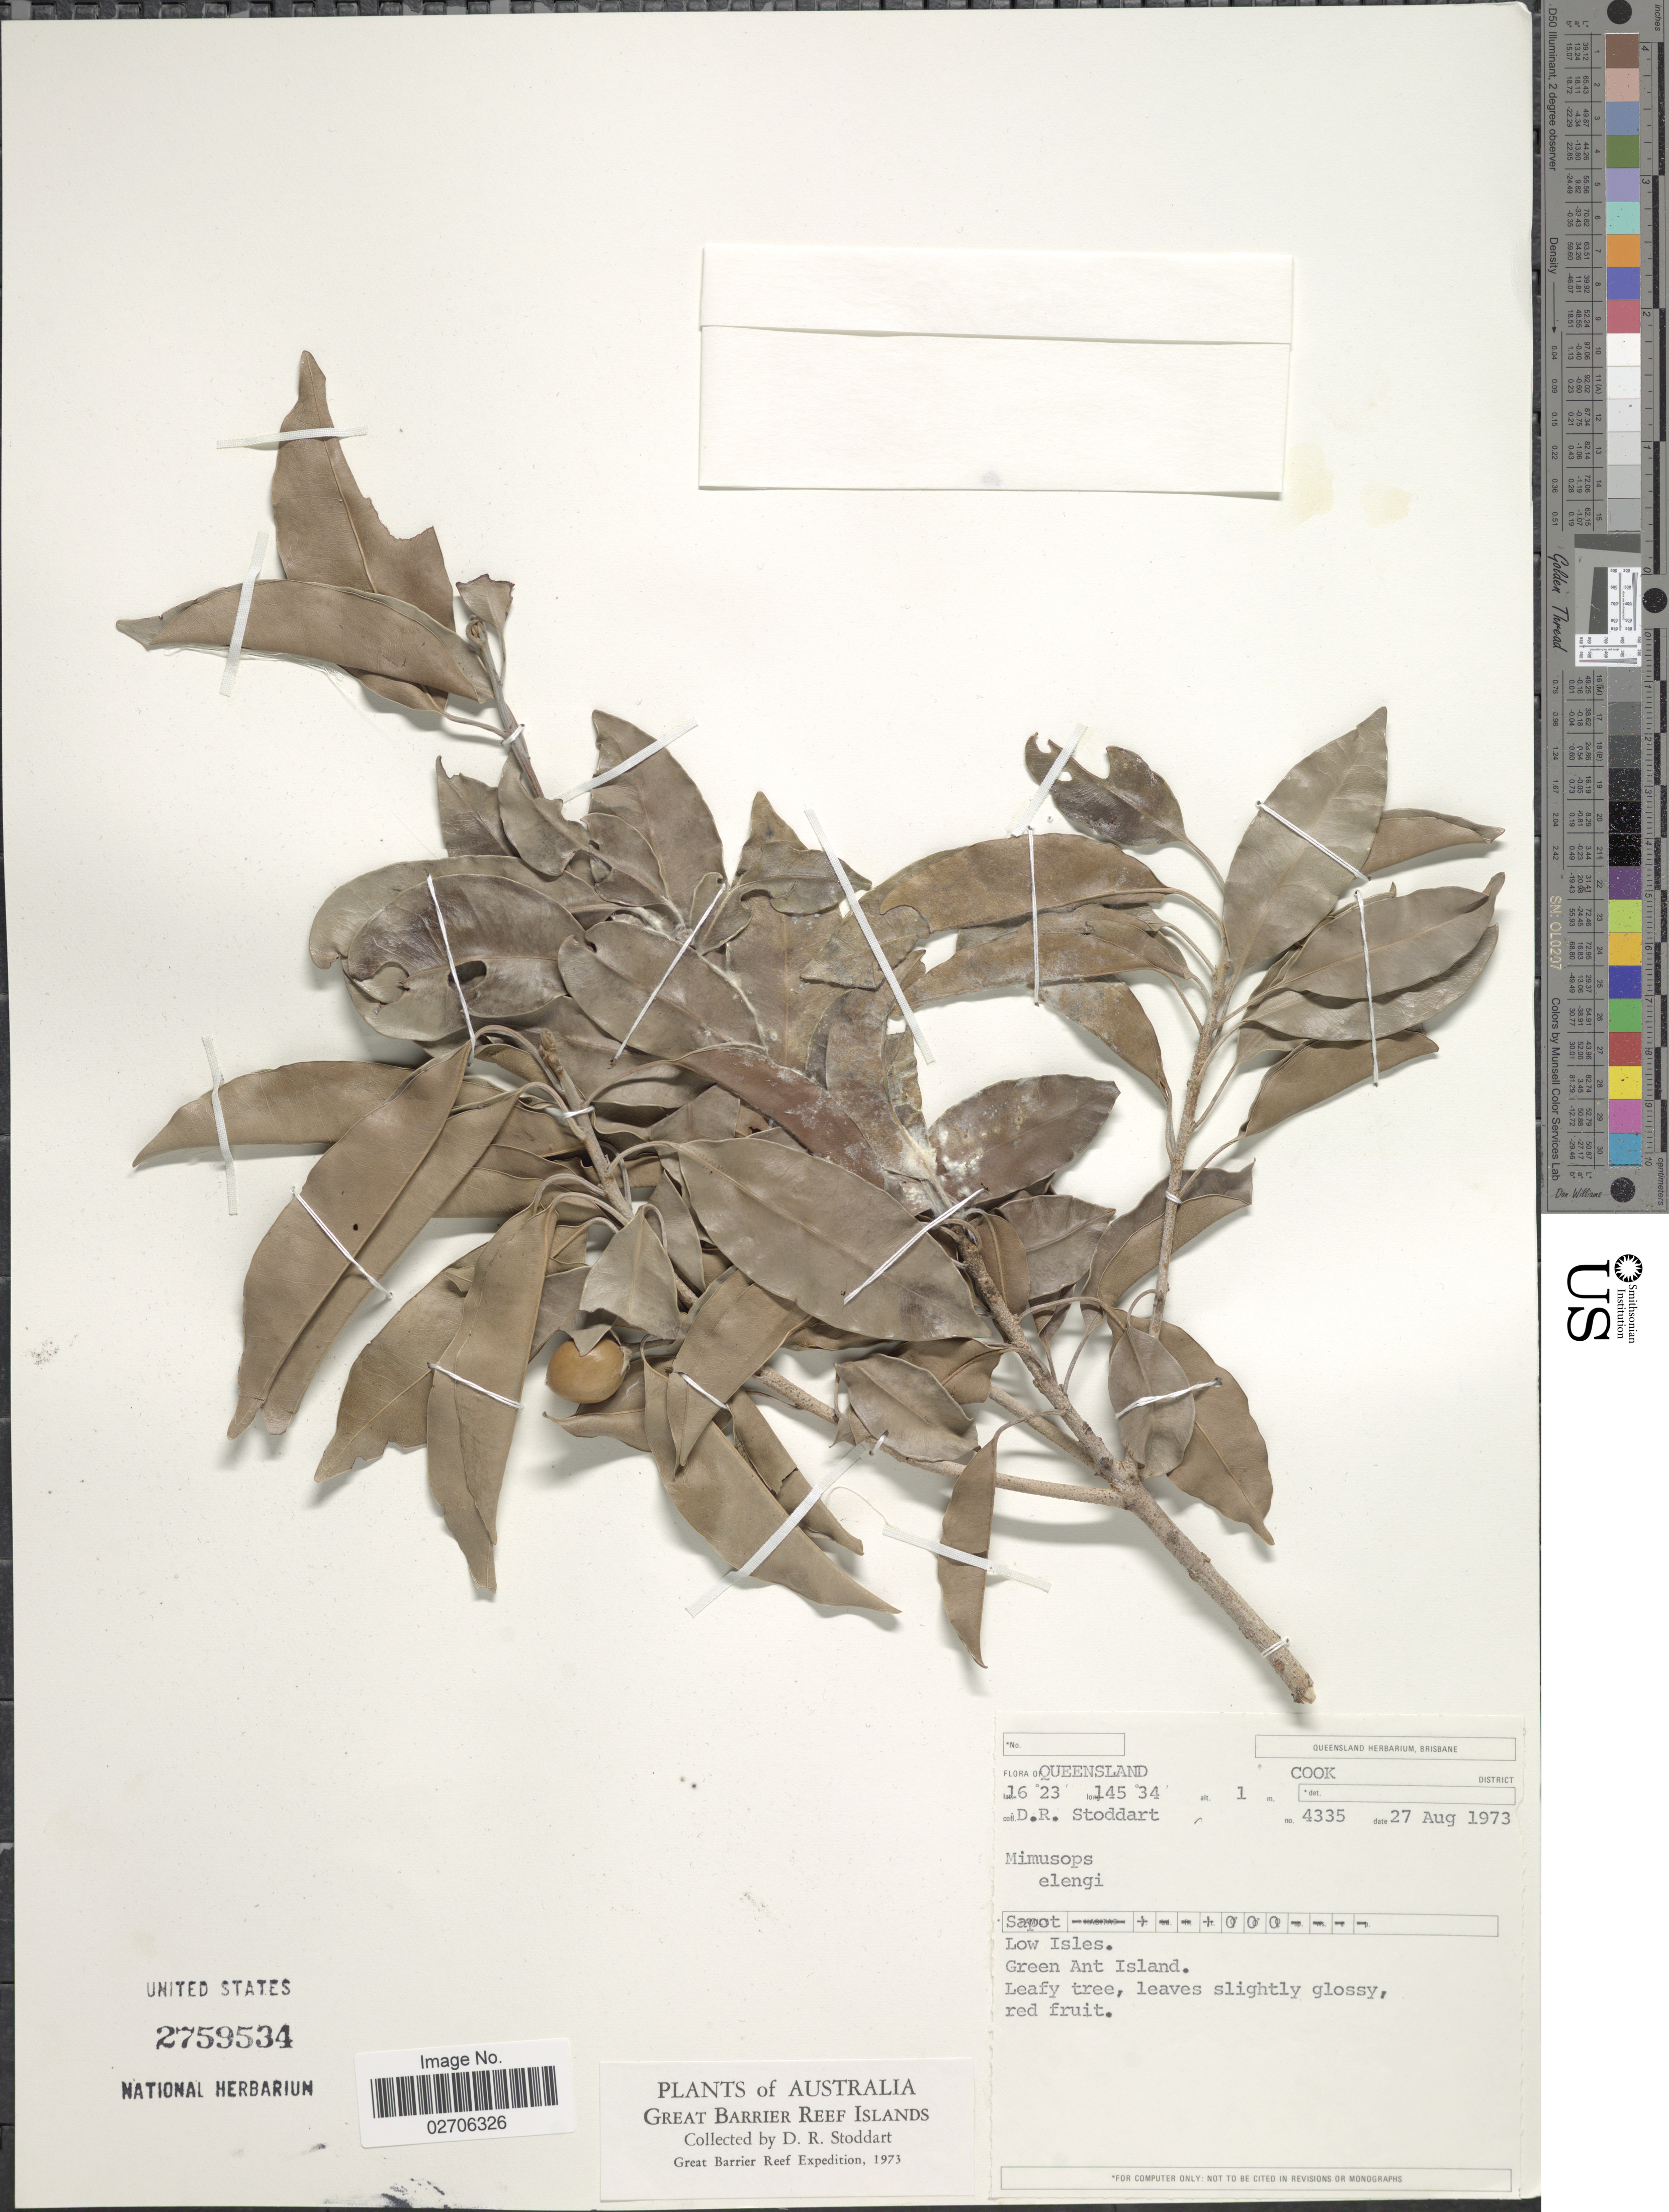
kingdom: Plantae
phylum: Tracheophyta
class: Magnoliopsida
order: Ericales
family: Sapotaceae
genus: Mimusops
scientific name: Mimusops djave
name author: Engl.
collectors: D. R. Stoddart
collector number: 4335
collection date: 1973-08-27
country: Australia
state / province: Queensland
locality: Cook District. Low Isles. Great Ant Island. Great Barrier Reef Islands.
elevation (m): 1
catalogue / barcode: US 2759534